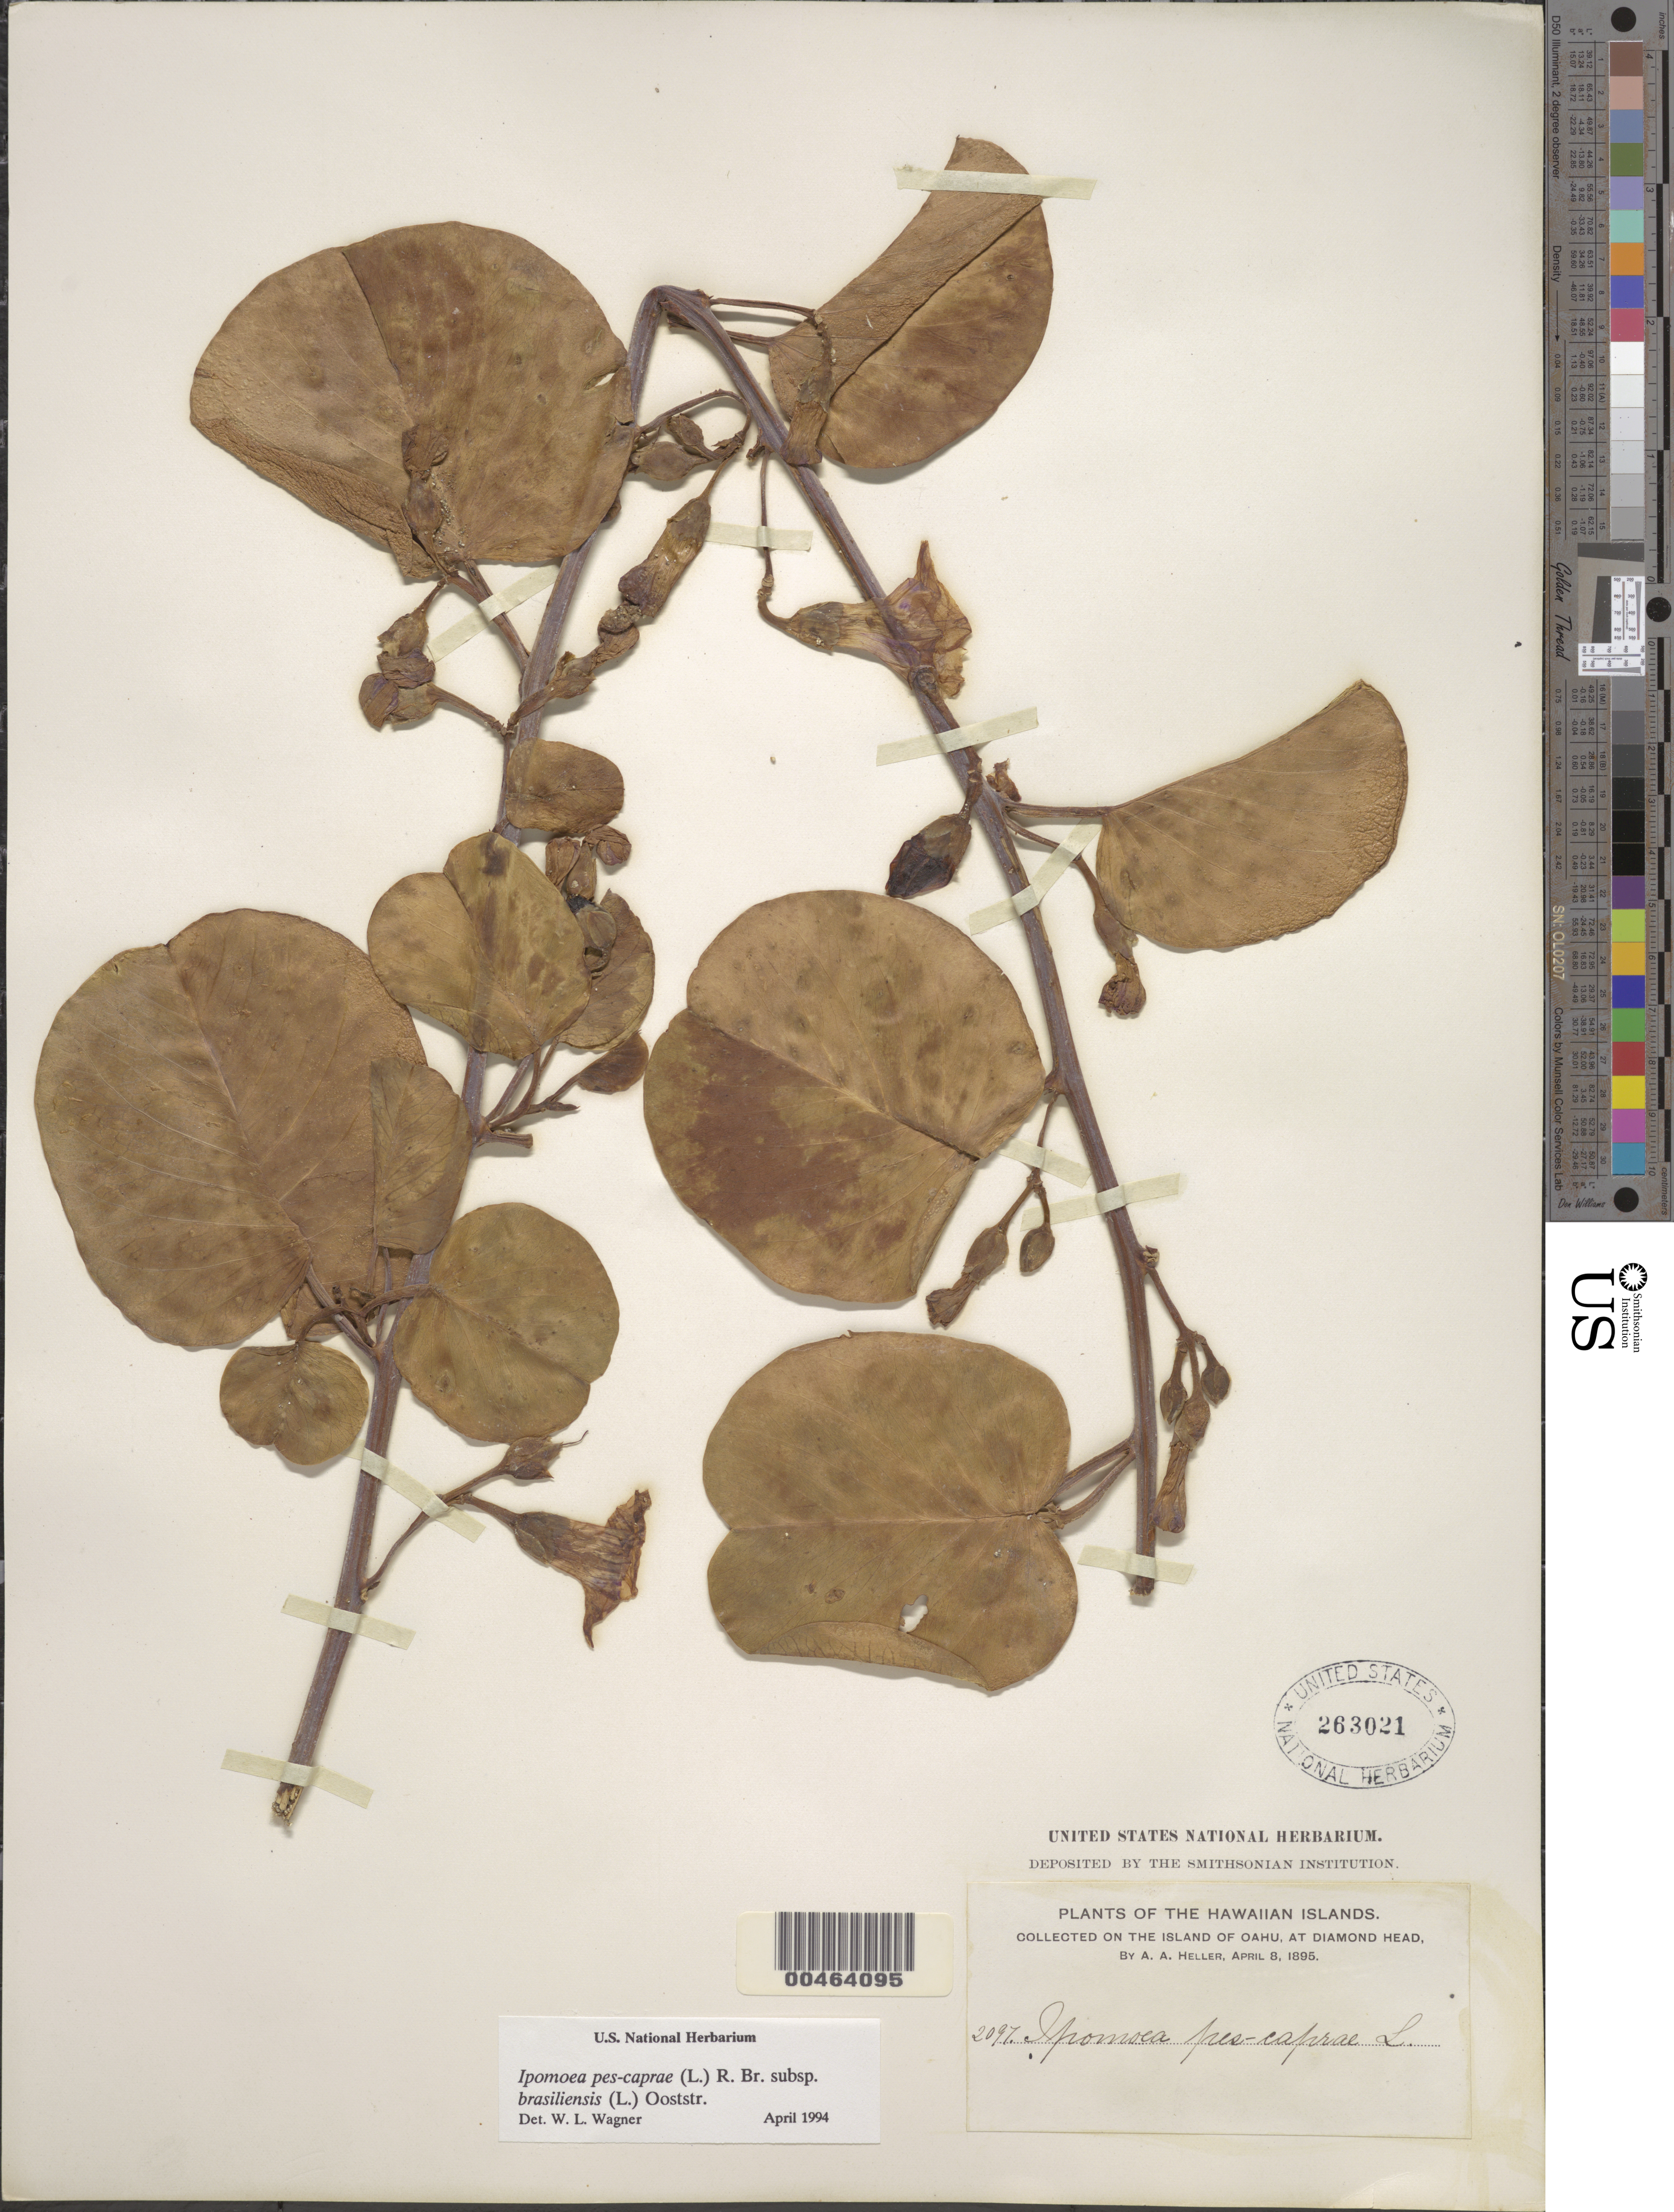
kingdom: Plantae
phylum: Tracheophyta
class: Magnoliopsida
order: Solanales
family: Convolvulaceae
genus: Ipomoea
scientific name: Ipomoea pes-caprae subsp. brasiliensis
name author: (L.) Ooststr.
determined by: Wagner, W. L., (BOT), Smithsonian Institution - National Museum of Natural History (UNITED STATES)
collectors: A. A. Heller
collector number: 2097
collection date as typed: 8 Apr 1895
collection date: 1895-04-08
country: United States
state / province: Hawaii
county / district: Honolulu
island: Oahu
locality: At Diamond Head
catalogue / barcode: US 263021